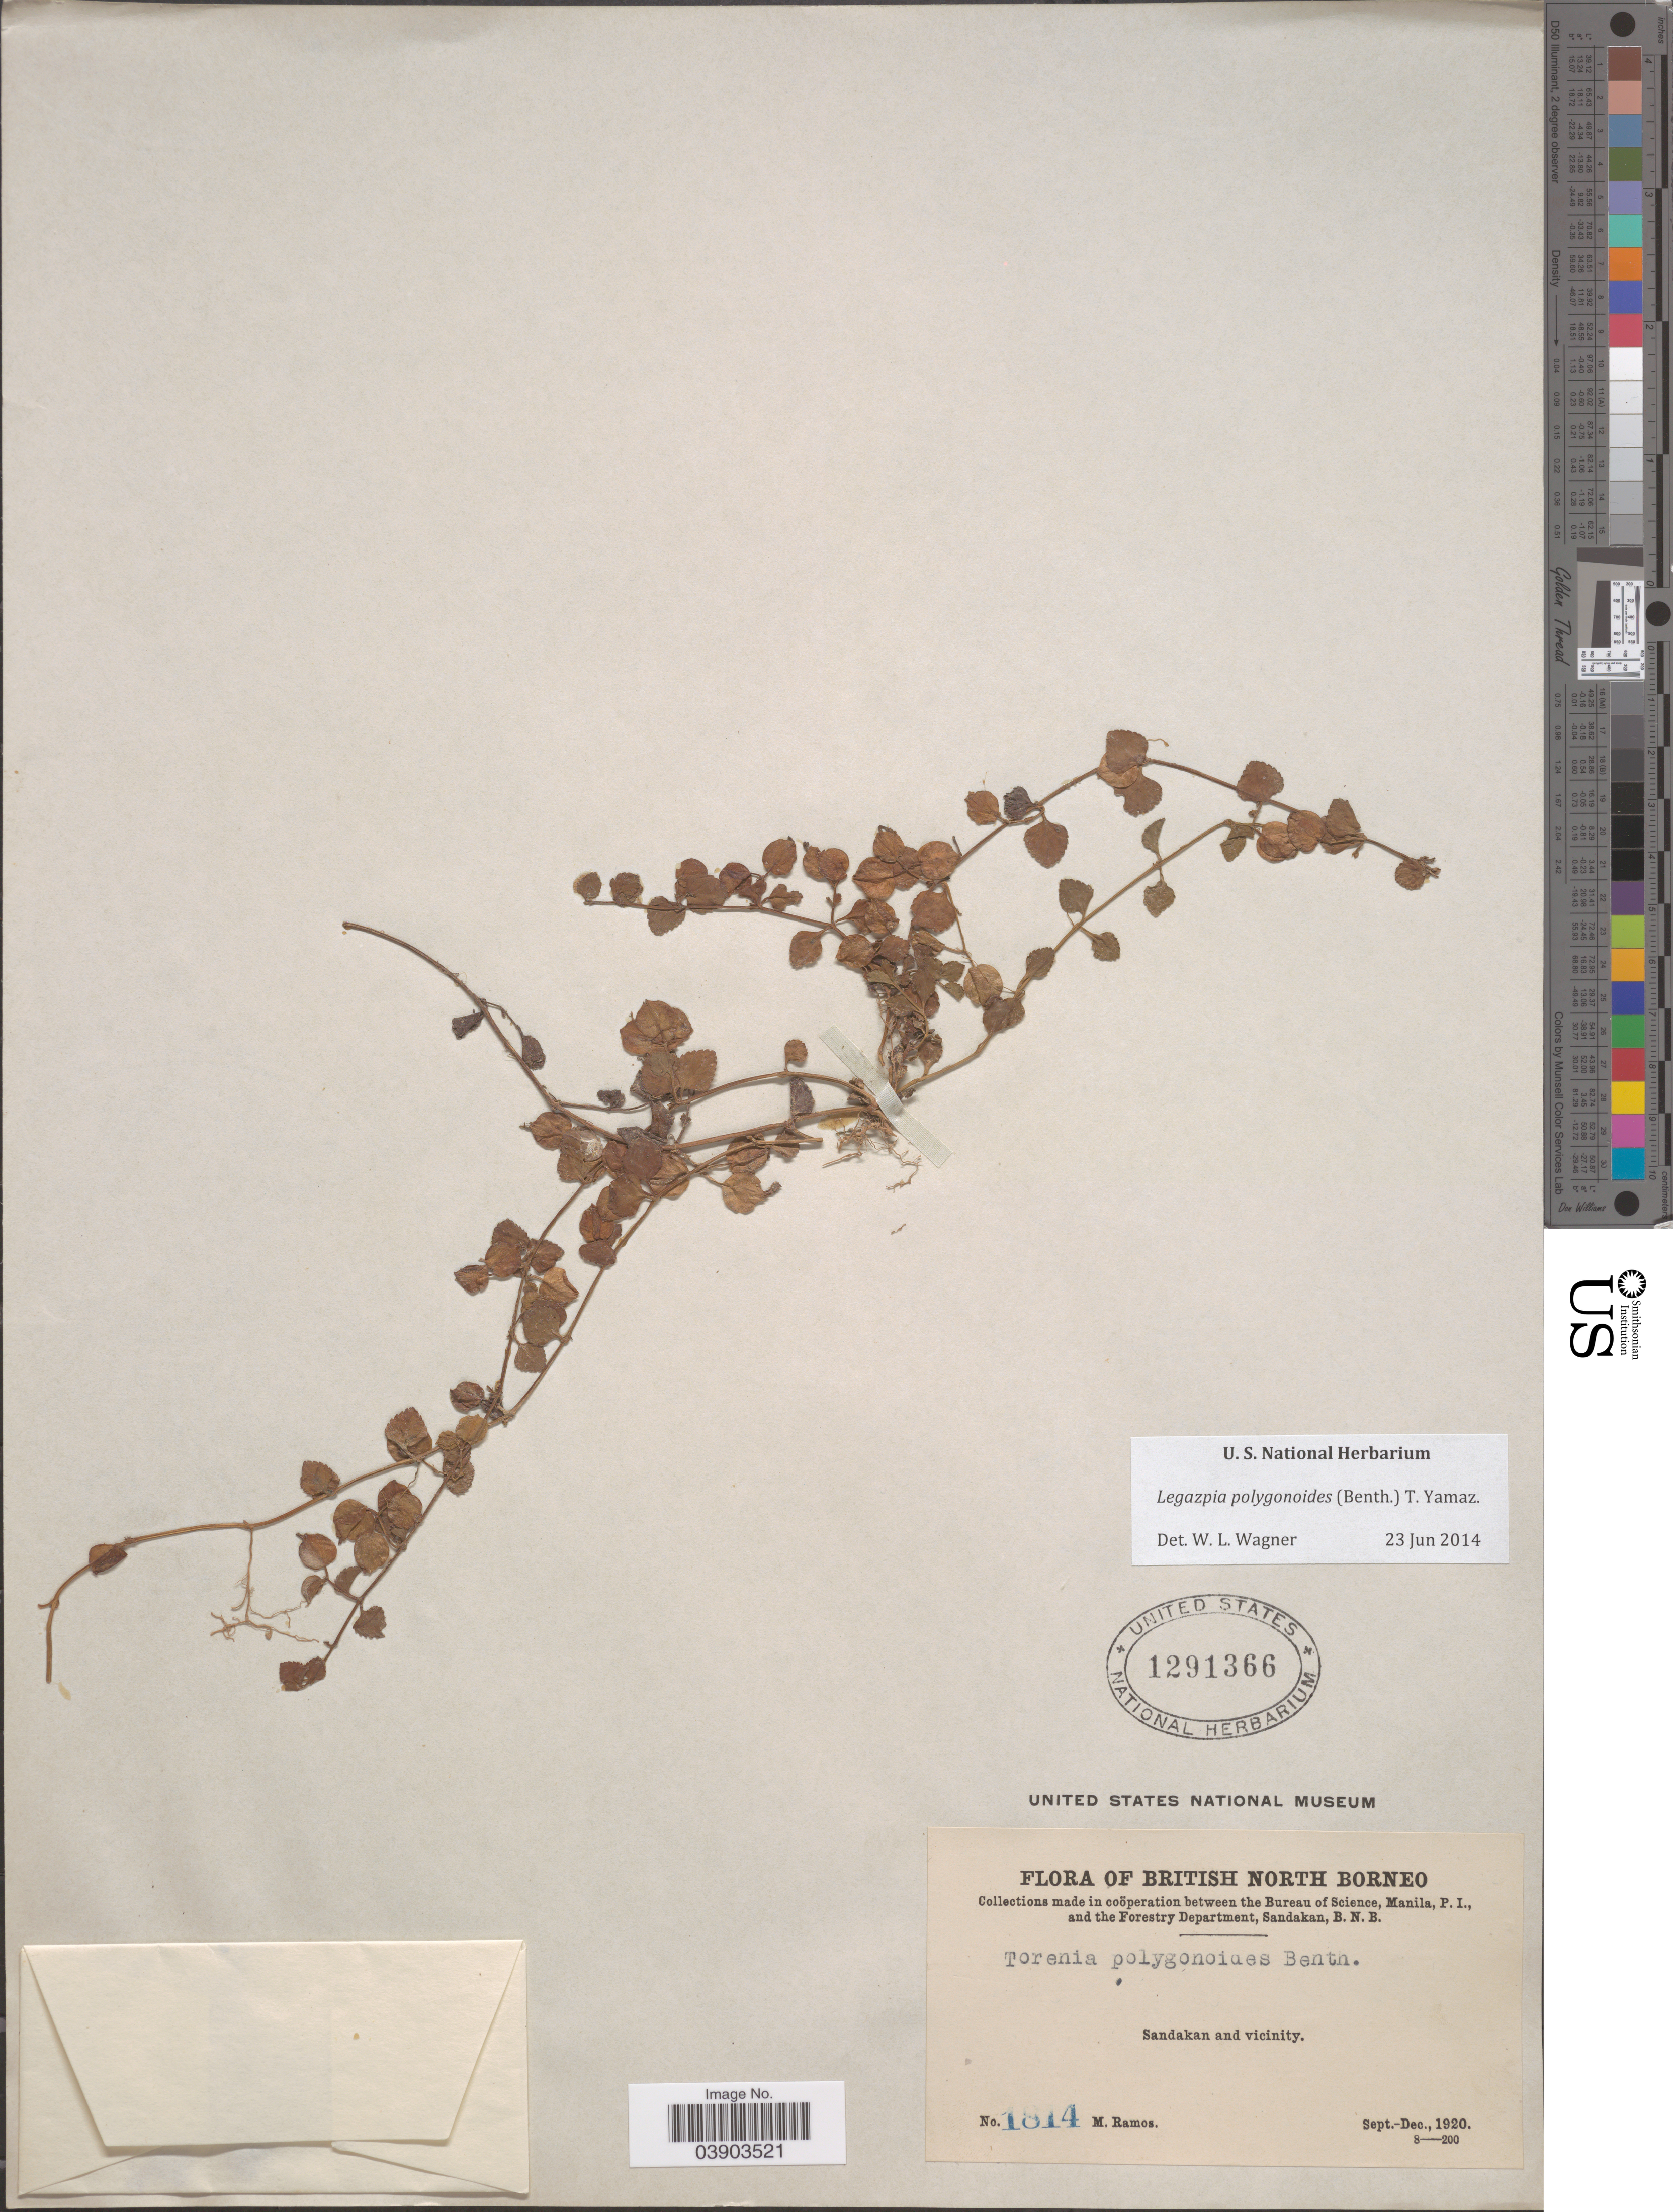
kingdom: Plantae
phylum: Tracheophyta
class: Magnoliopsida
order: Lamiales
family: Linderniaceae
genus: Torenia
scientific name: Torenia polygonoides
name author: Benth.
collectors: M. Ramos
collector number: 1814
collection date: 1920-09/1920-12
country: Malaysia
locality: British North Borneo. Sandakan and vicinity.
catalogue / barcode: US 1291366